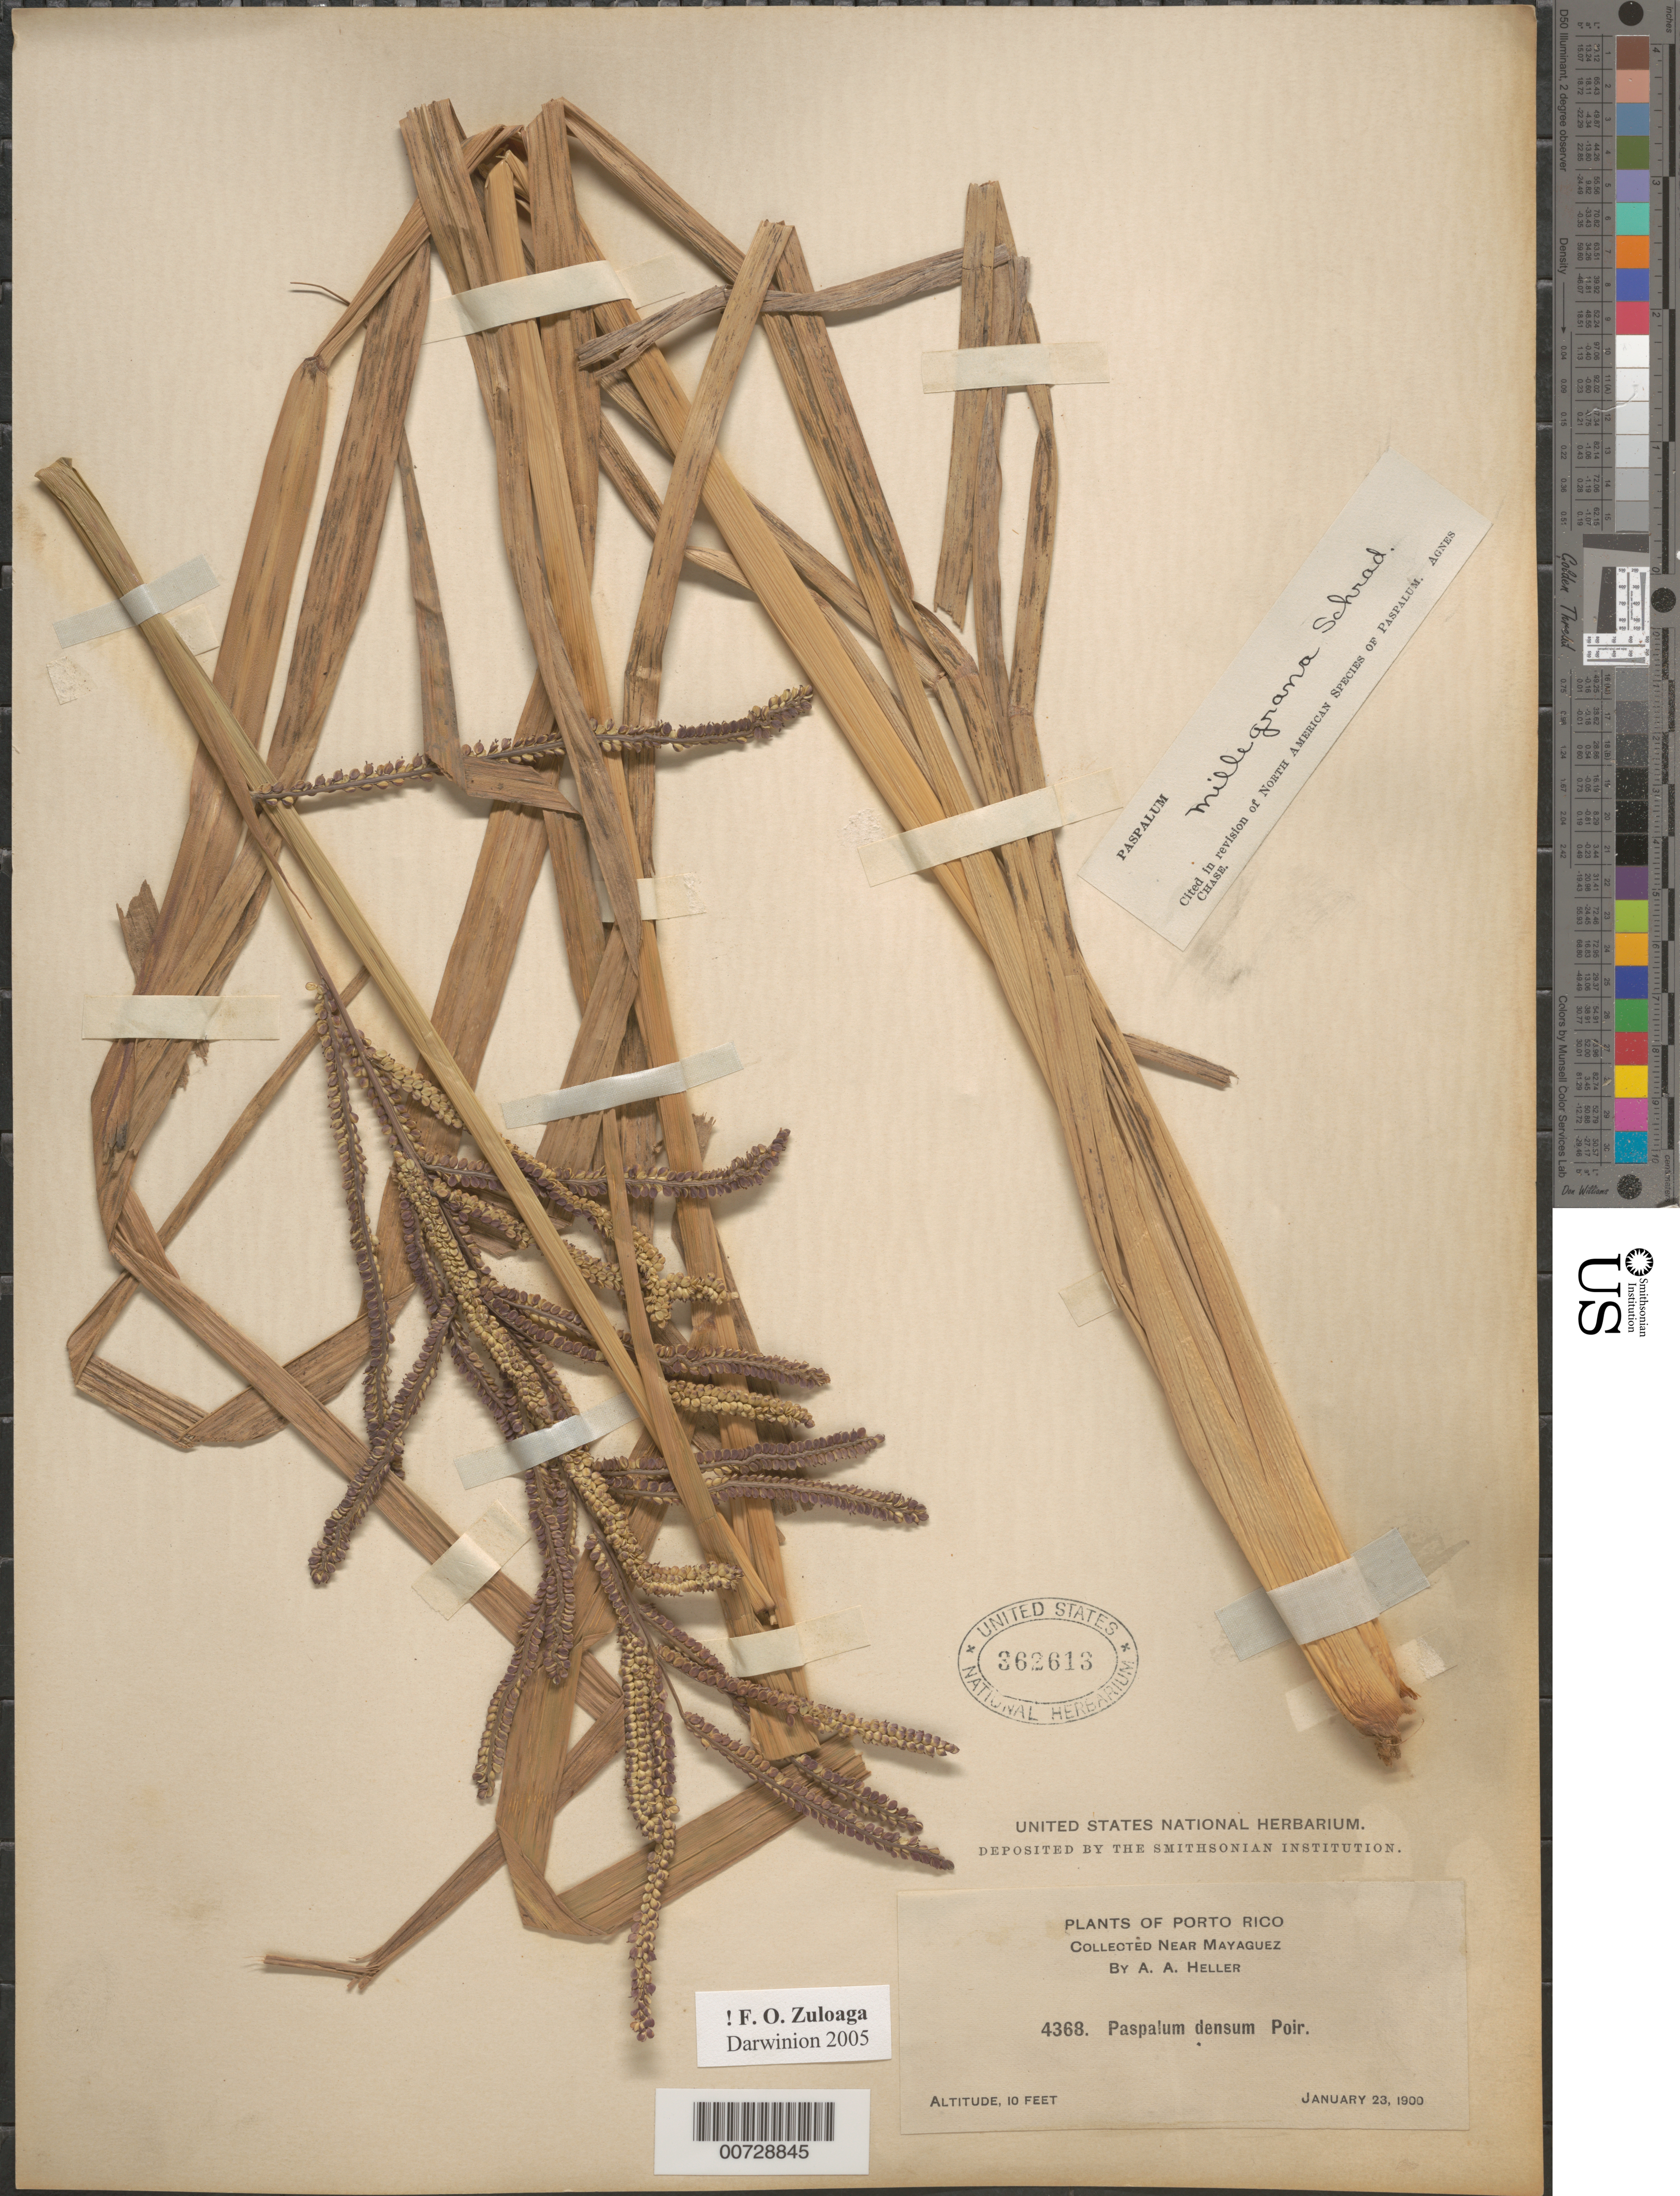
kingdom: Plantae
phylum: Tracheophyta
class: Liliopsida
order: Poales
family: Poaceae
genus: Paspalum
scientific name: Paspalum millegrana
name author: Schrad.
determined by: Chase, [M.] Agnes, (US)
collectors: A. A. Heller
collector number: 4368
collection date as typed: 23 Jan 1900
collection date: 1900-01-23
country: Puerto Rico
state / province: Mayagüez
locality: Mayaguez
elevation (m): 3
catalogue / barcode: US 362613